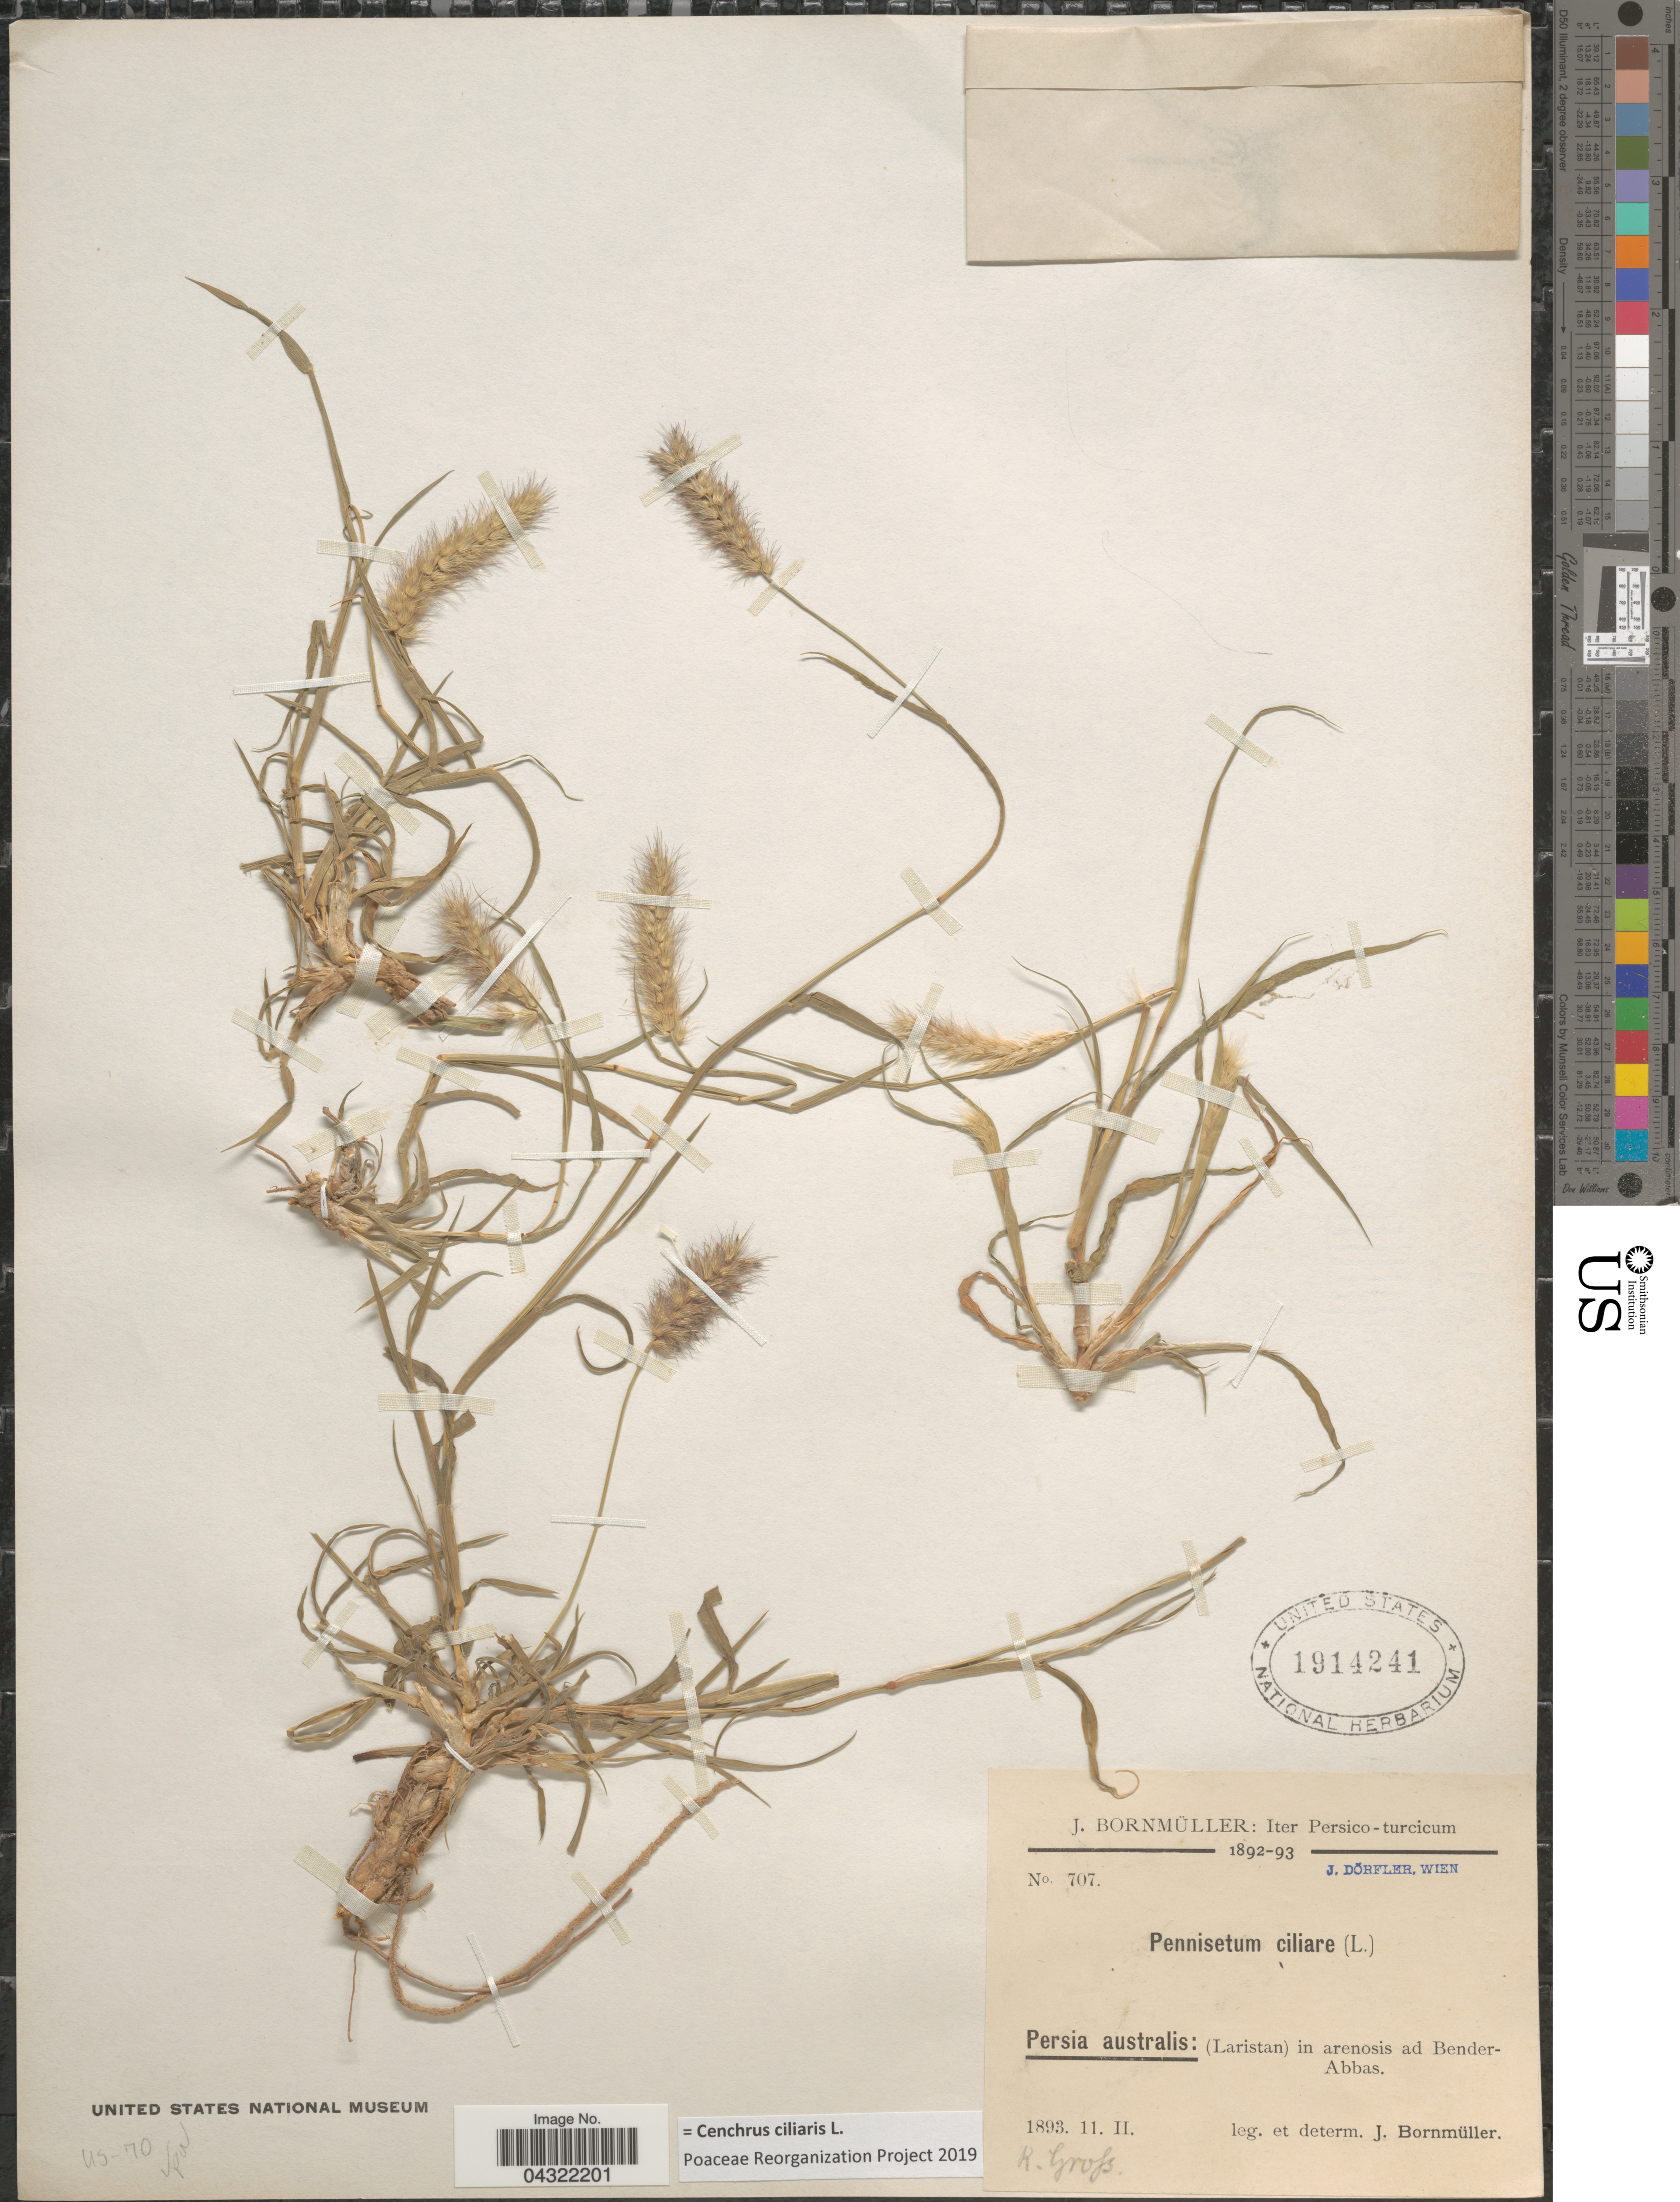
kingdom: Plantae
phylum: Tracheophyta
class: Liliopsida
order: Poales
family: Poaceae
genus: Cenchrus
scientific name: Cenchrus ciliaris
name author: L.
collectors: J. Bornmüller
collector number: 707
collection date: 1893-02-11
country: Iran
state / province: Hormozgan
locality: Iter Persico-turcicum. Persia australis: (Laristan) in arenosis ad Bender-Abbas.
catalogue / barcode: US 1914241